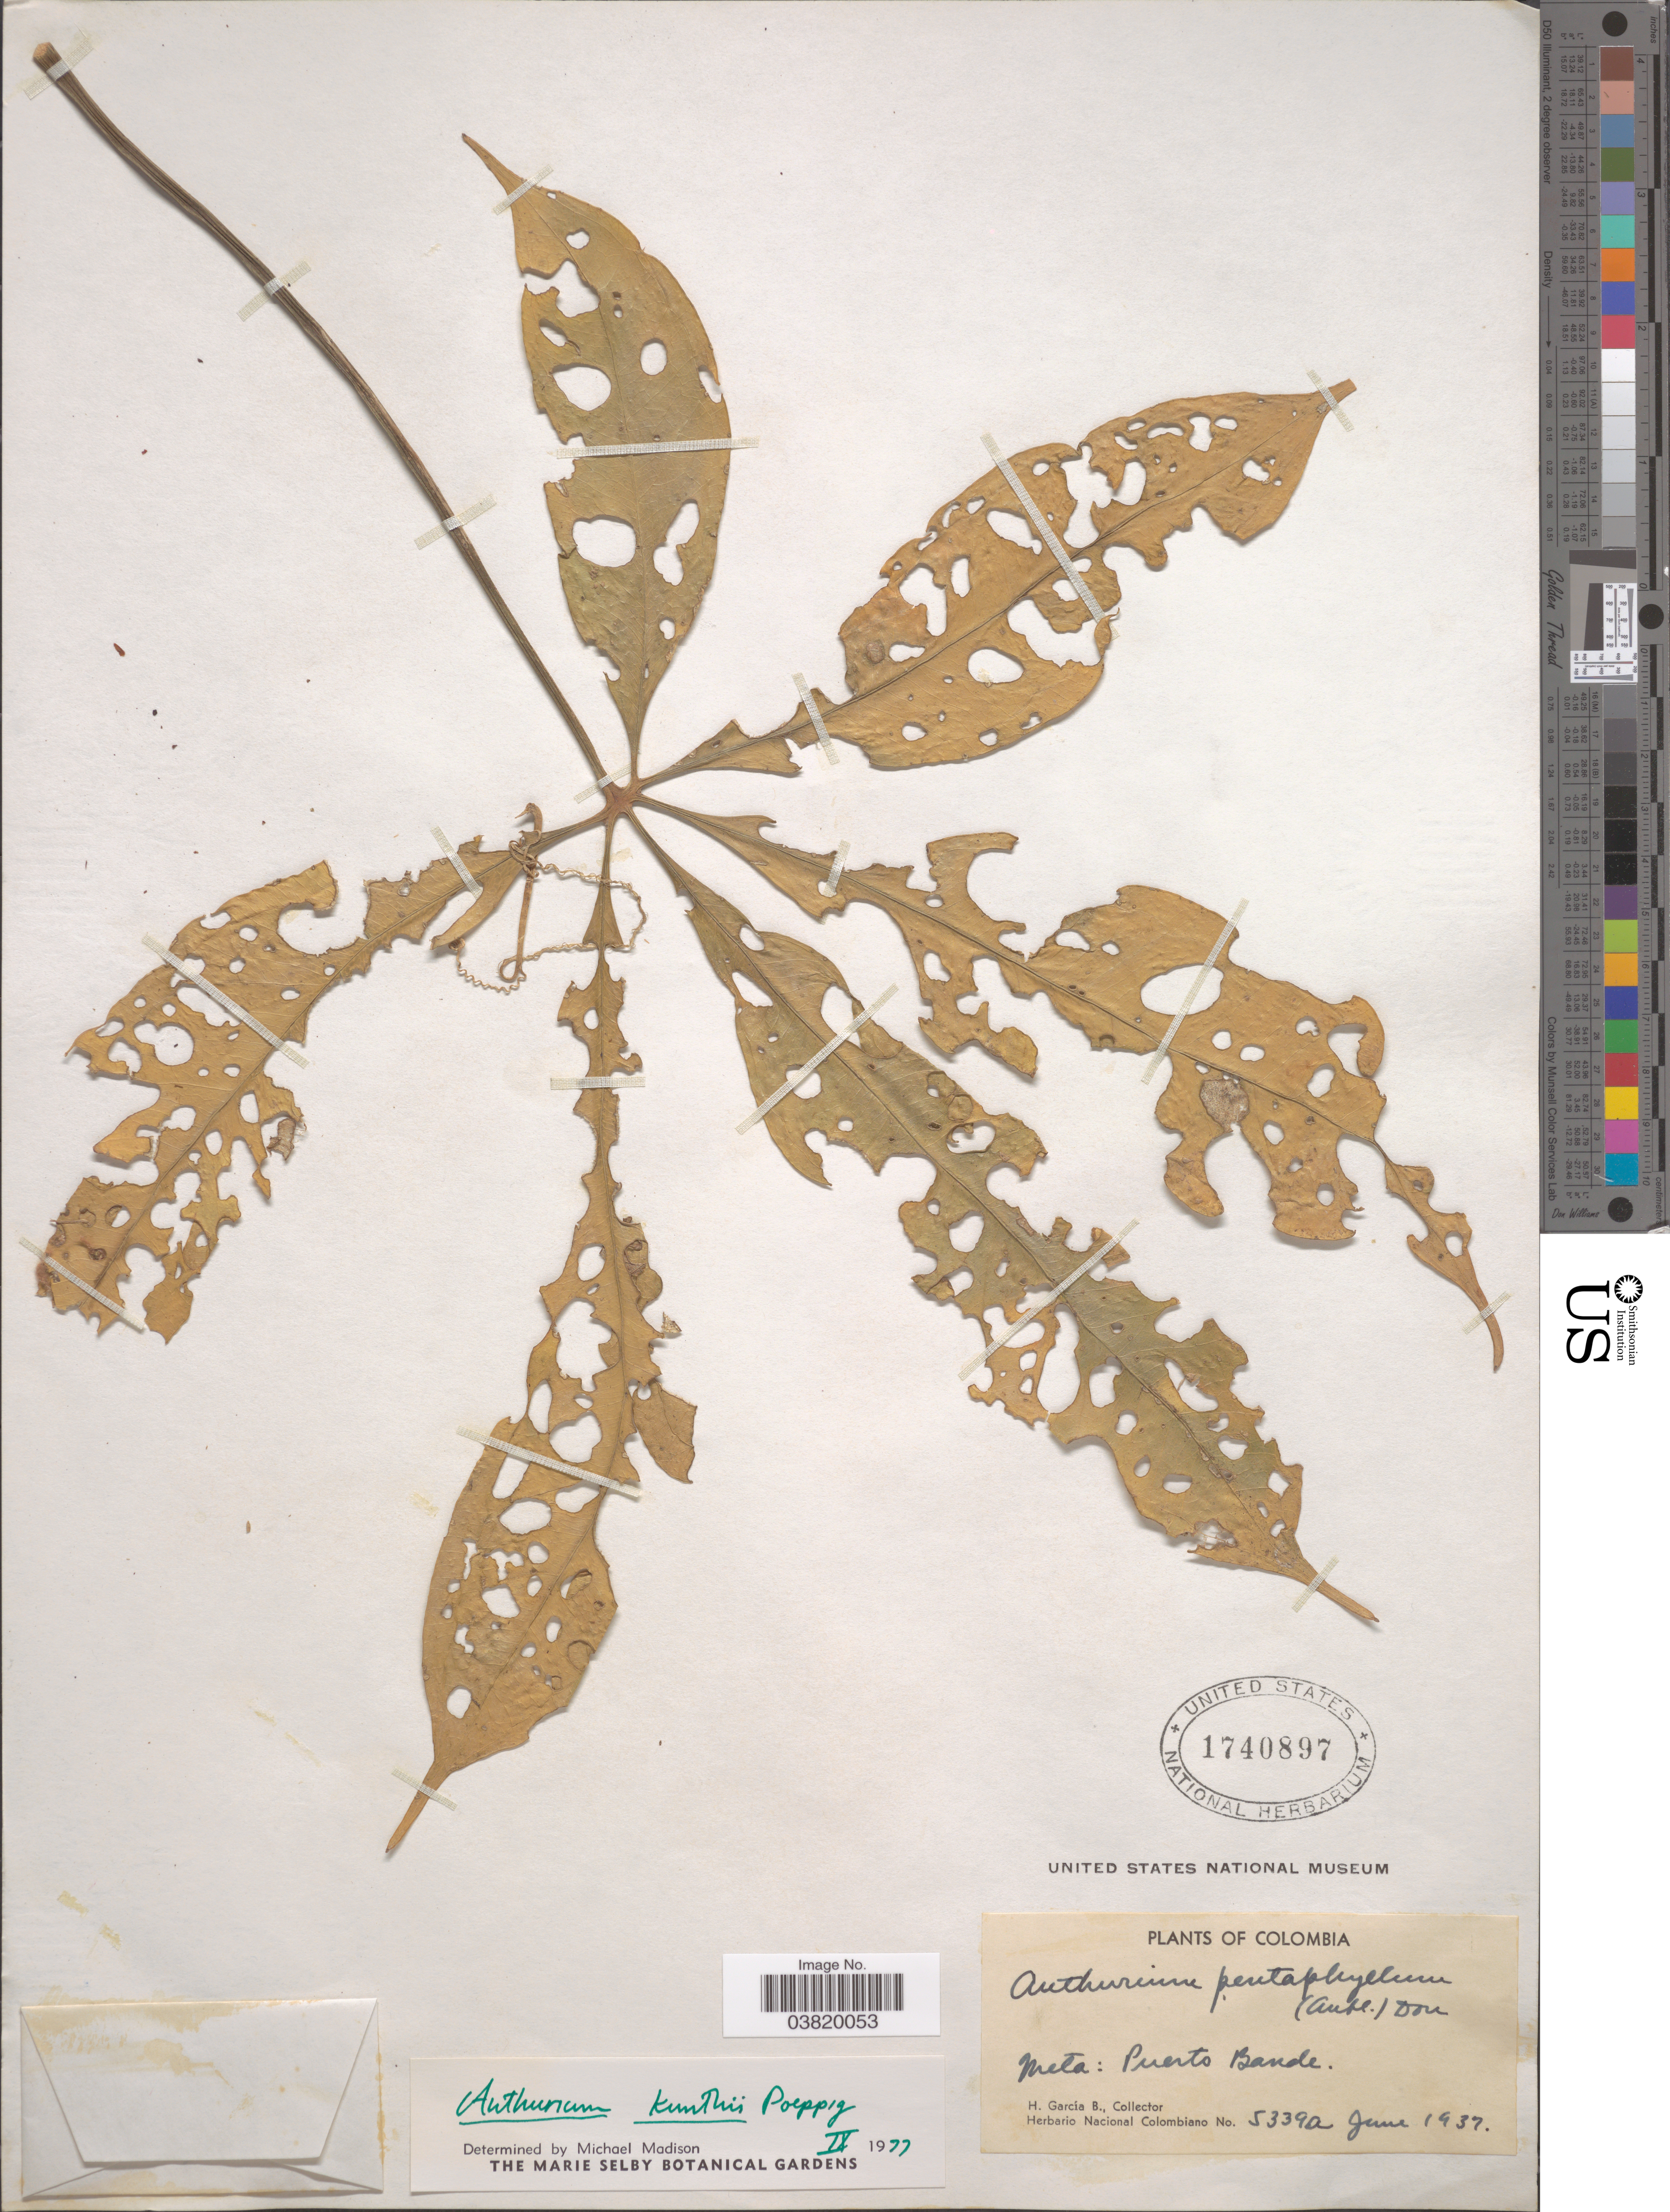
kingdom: Plantae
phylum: Tracheophyta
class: Liliopsida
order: Alismatales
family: Araceae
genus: Anthurium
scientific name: Anthurium kunthii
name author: Poepp.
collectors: H. García B.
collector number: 5339a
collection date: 1937-06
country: Colombia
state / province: Meta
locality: Puerto Bande.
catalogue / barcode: US 1740897